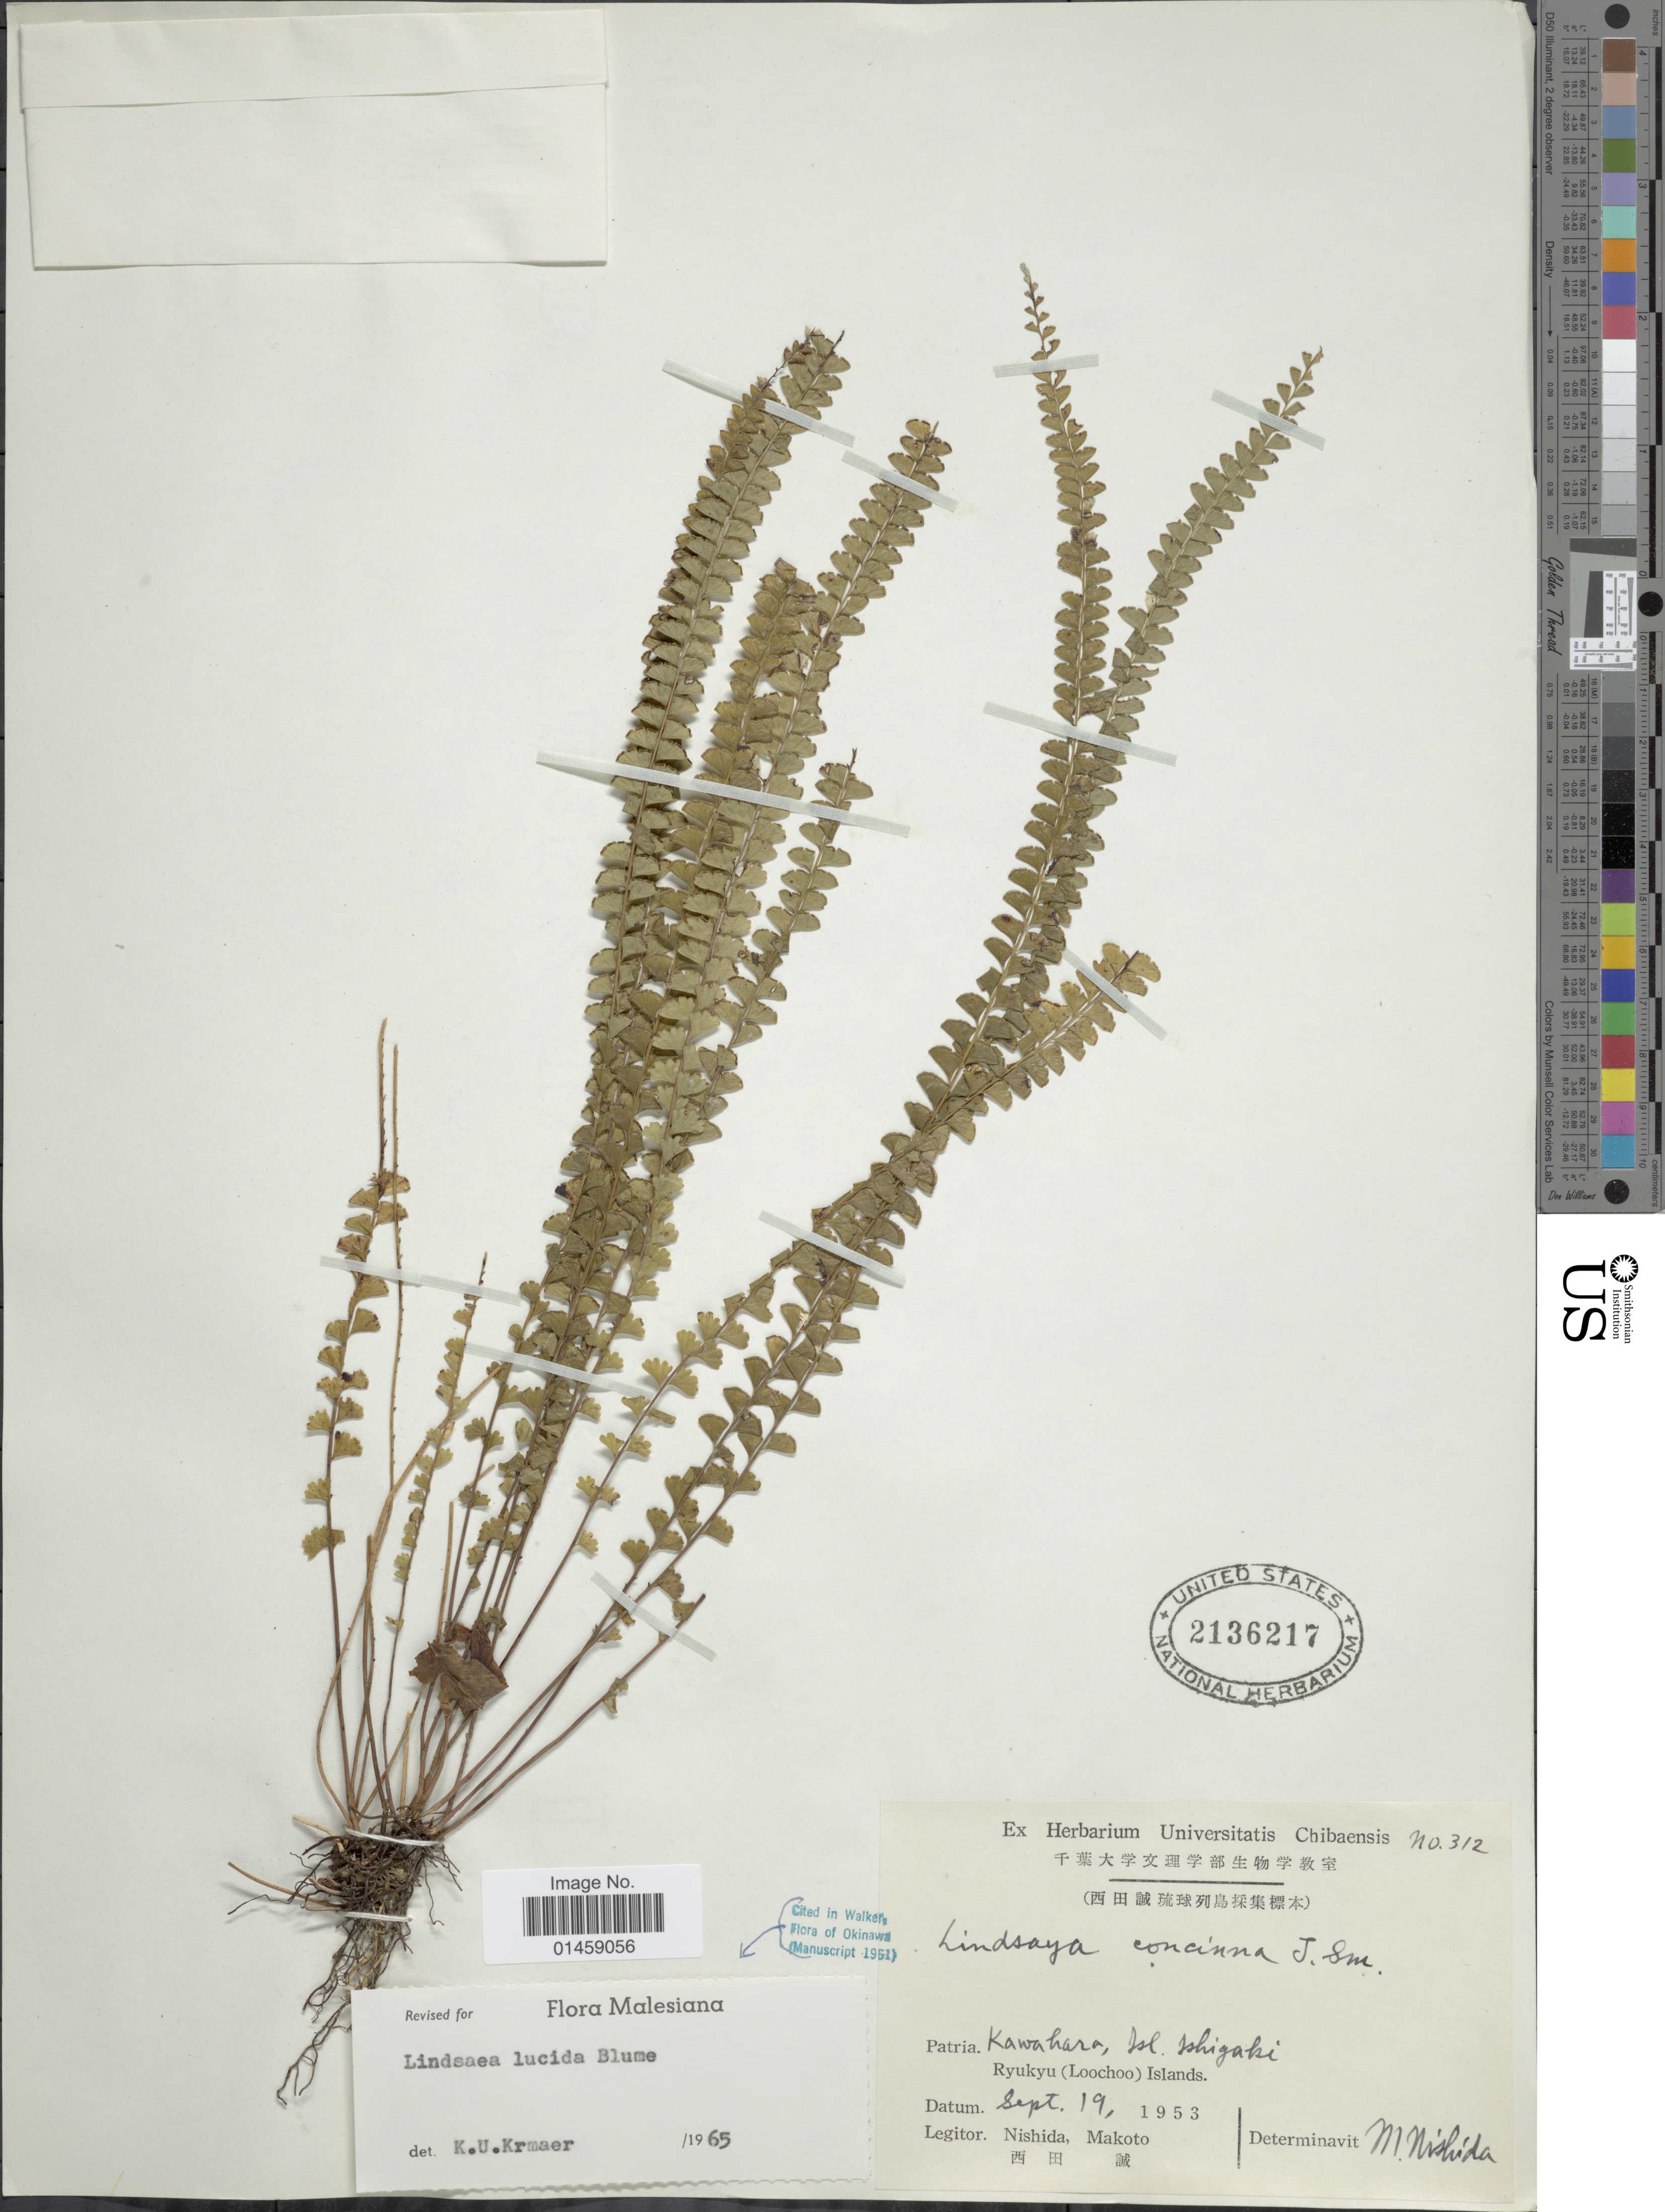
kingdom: Plantae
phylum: Tracheophyta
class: Polypodiopsida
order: Polypodiales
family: Lindsaeaceae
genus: Lindsaea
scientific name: Lindsaea lucida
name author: Blume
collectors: M. Nishida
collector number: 312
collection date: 1953-09-19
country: Japan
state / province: Okinawa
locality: Patria. Kawahara, Isl. Ishigaki, Ryukyu ( Loochoo ) Islands.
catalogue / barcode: US 2136217